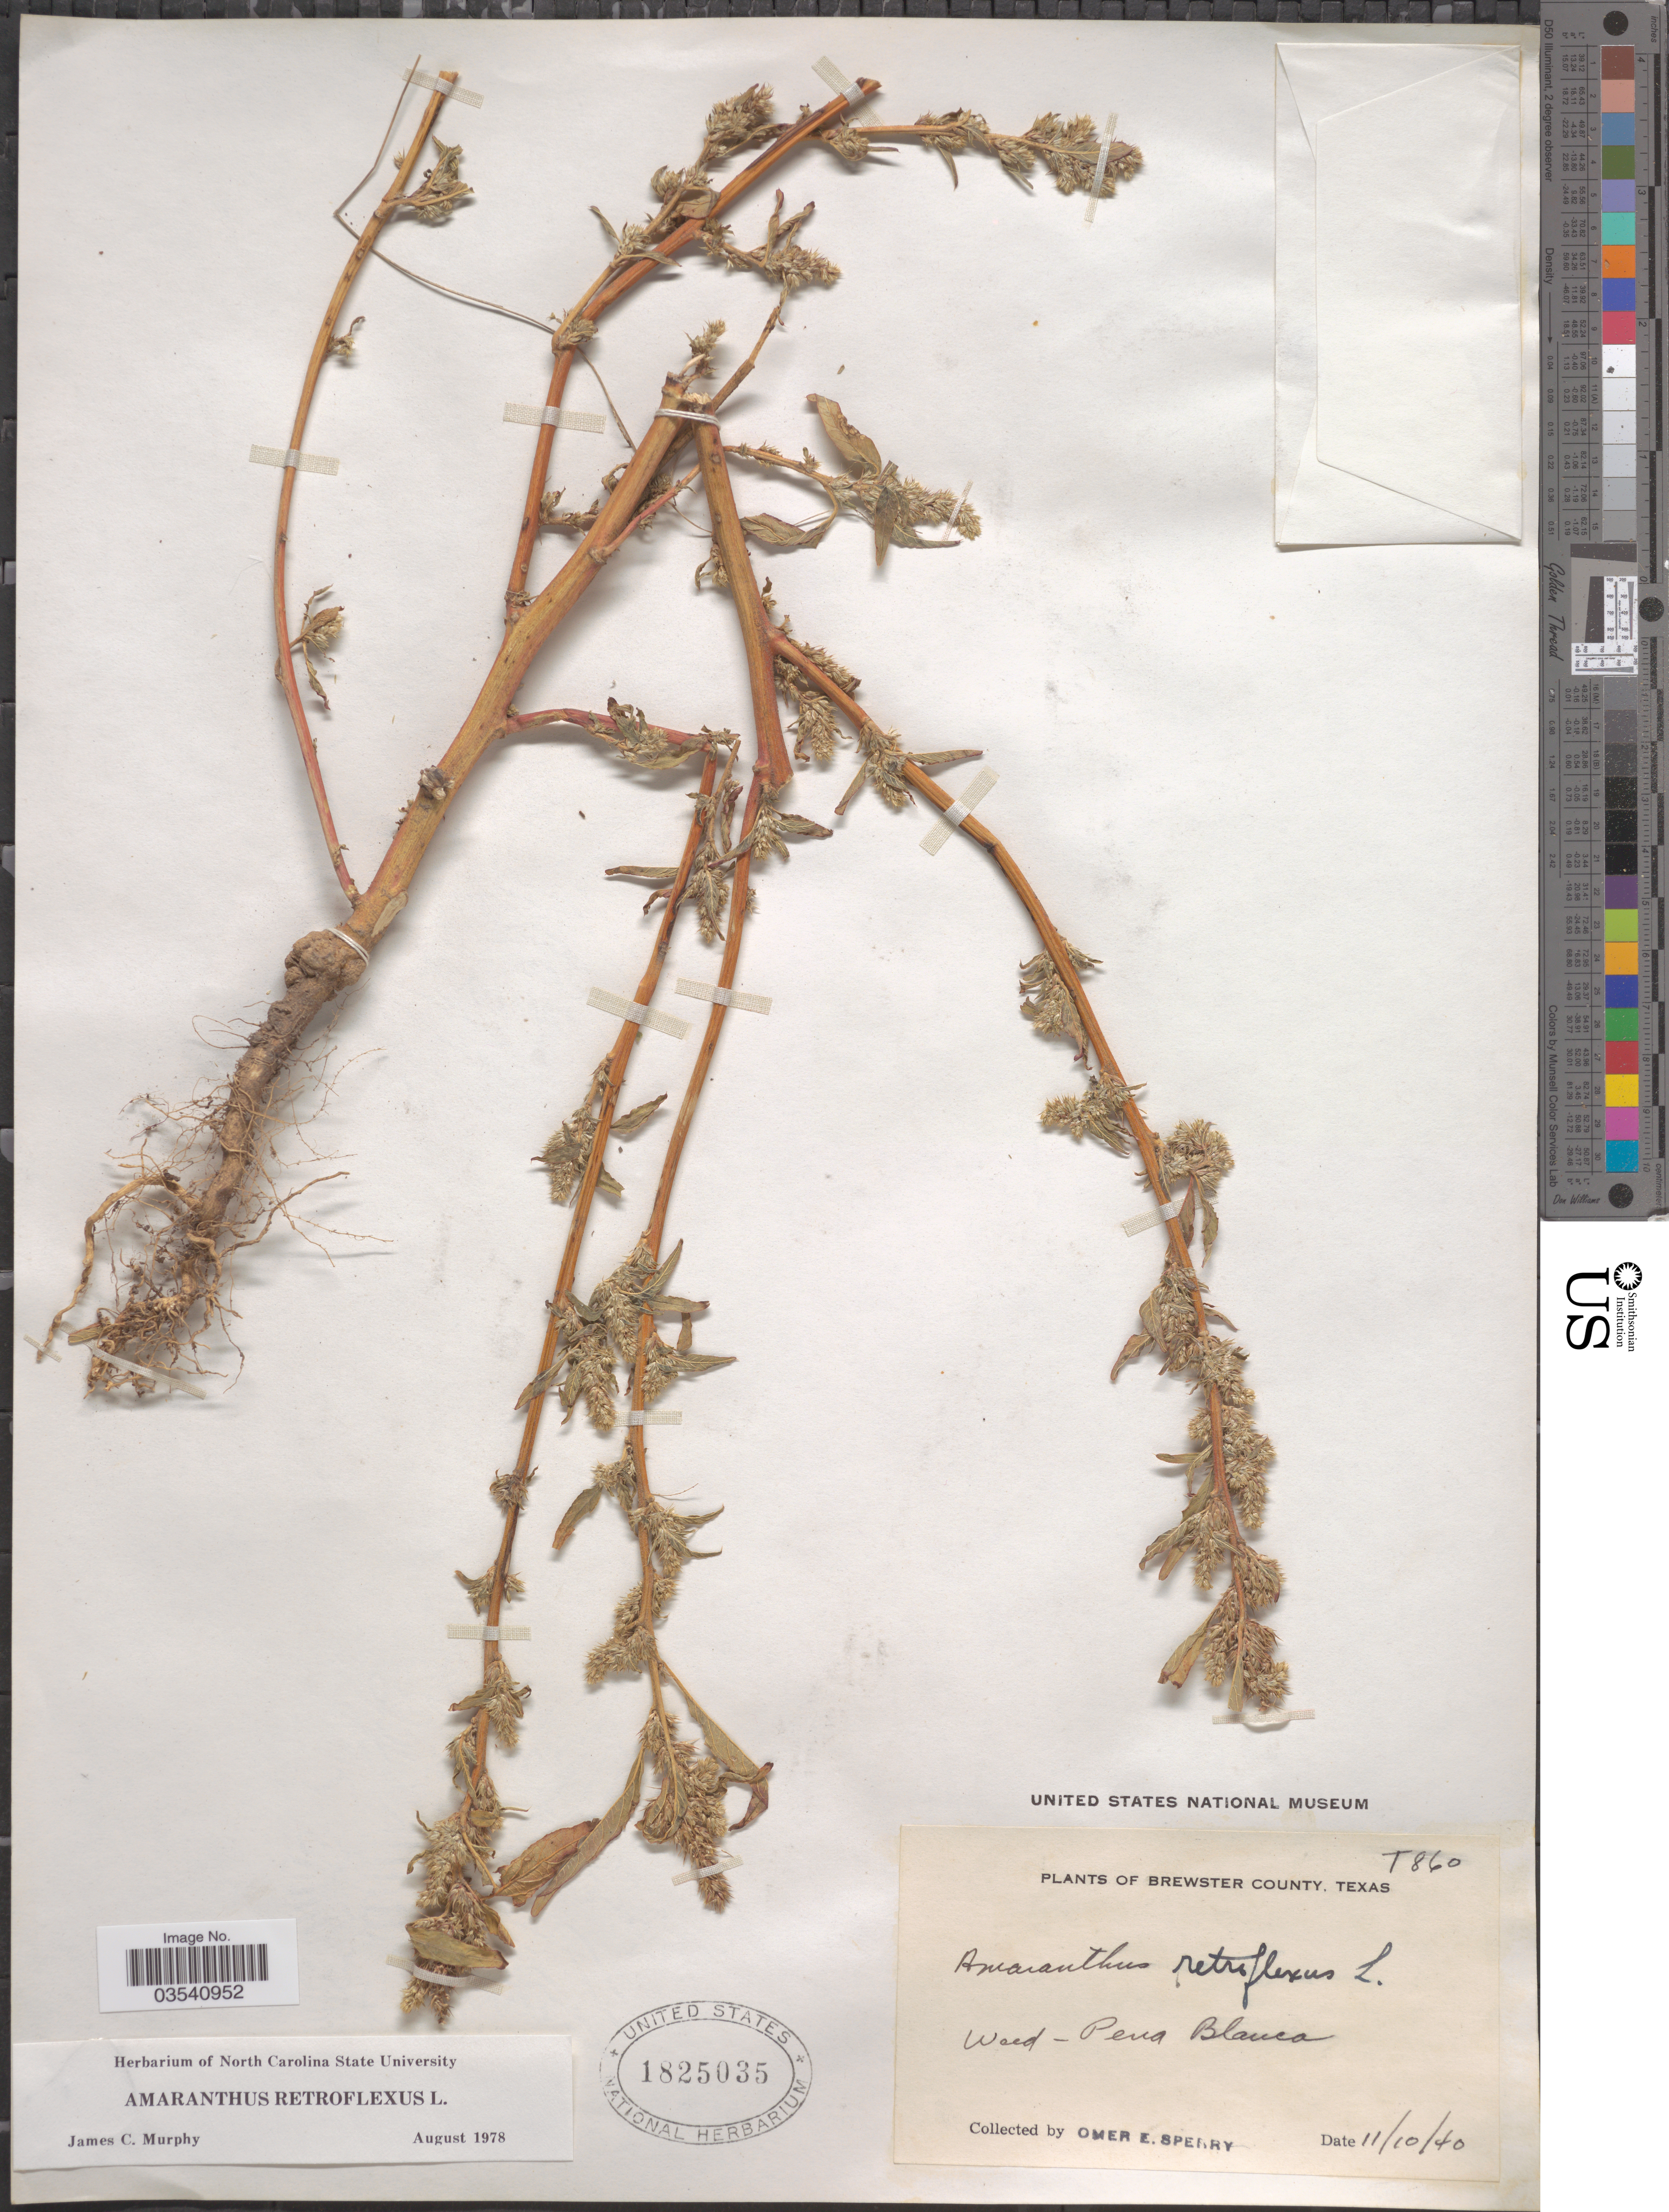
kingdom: Plantae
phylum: Tracheophyta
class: Magnoliopsida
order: Caryophyllales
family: Amaranthaceae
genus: Amaranthus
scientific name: Amaranthus retroflexus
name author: L.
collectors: O. E. Sperry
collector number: T860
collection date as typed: Transcribed d/m/y: 10/11/40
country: United States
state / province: Texas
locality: Brewster County. Pena Blanca.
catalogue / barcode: US 1825035